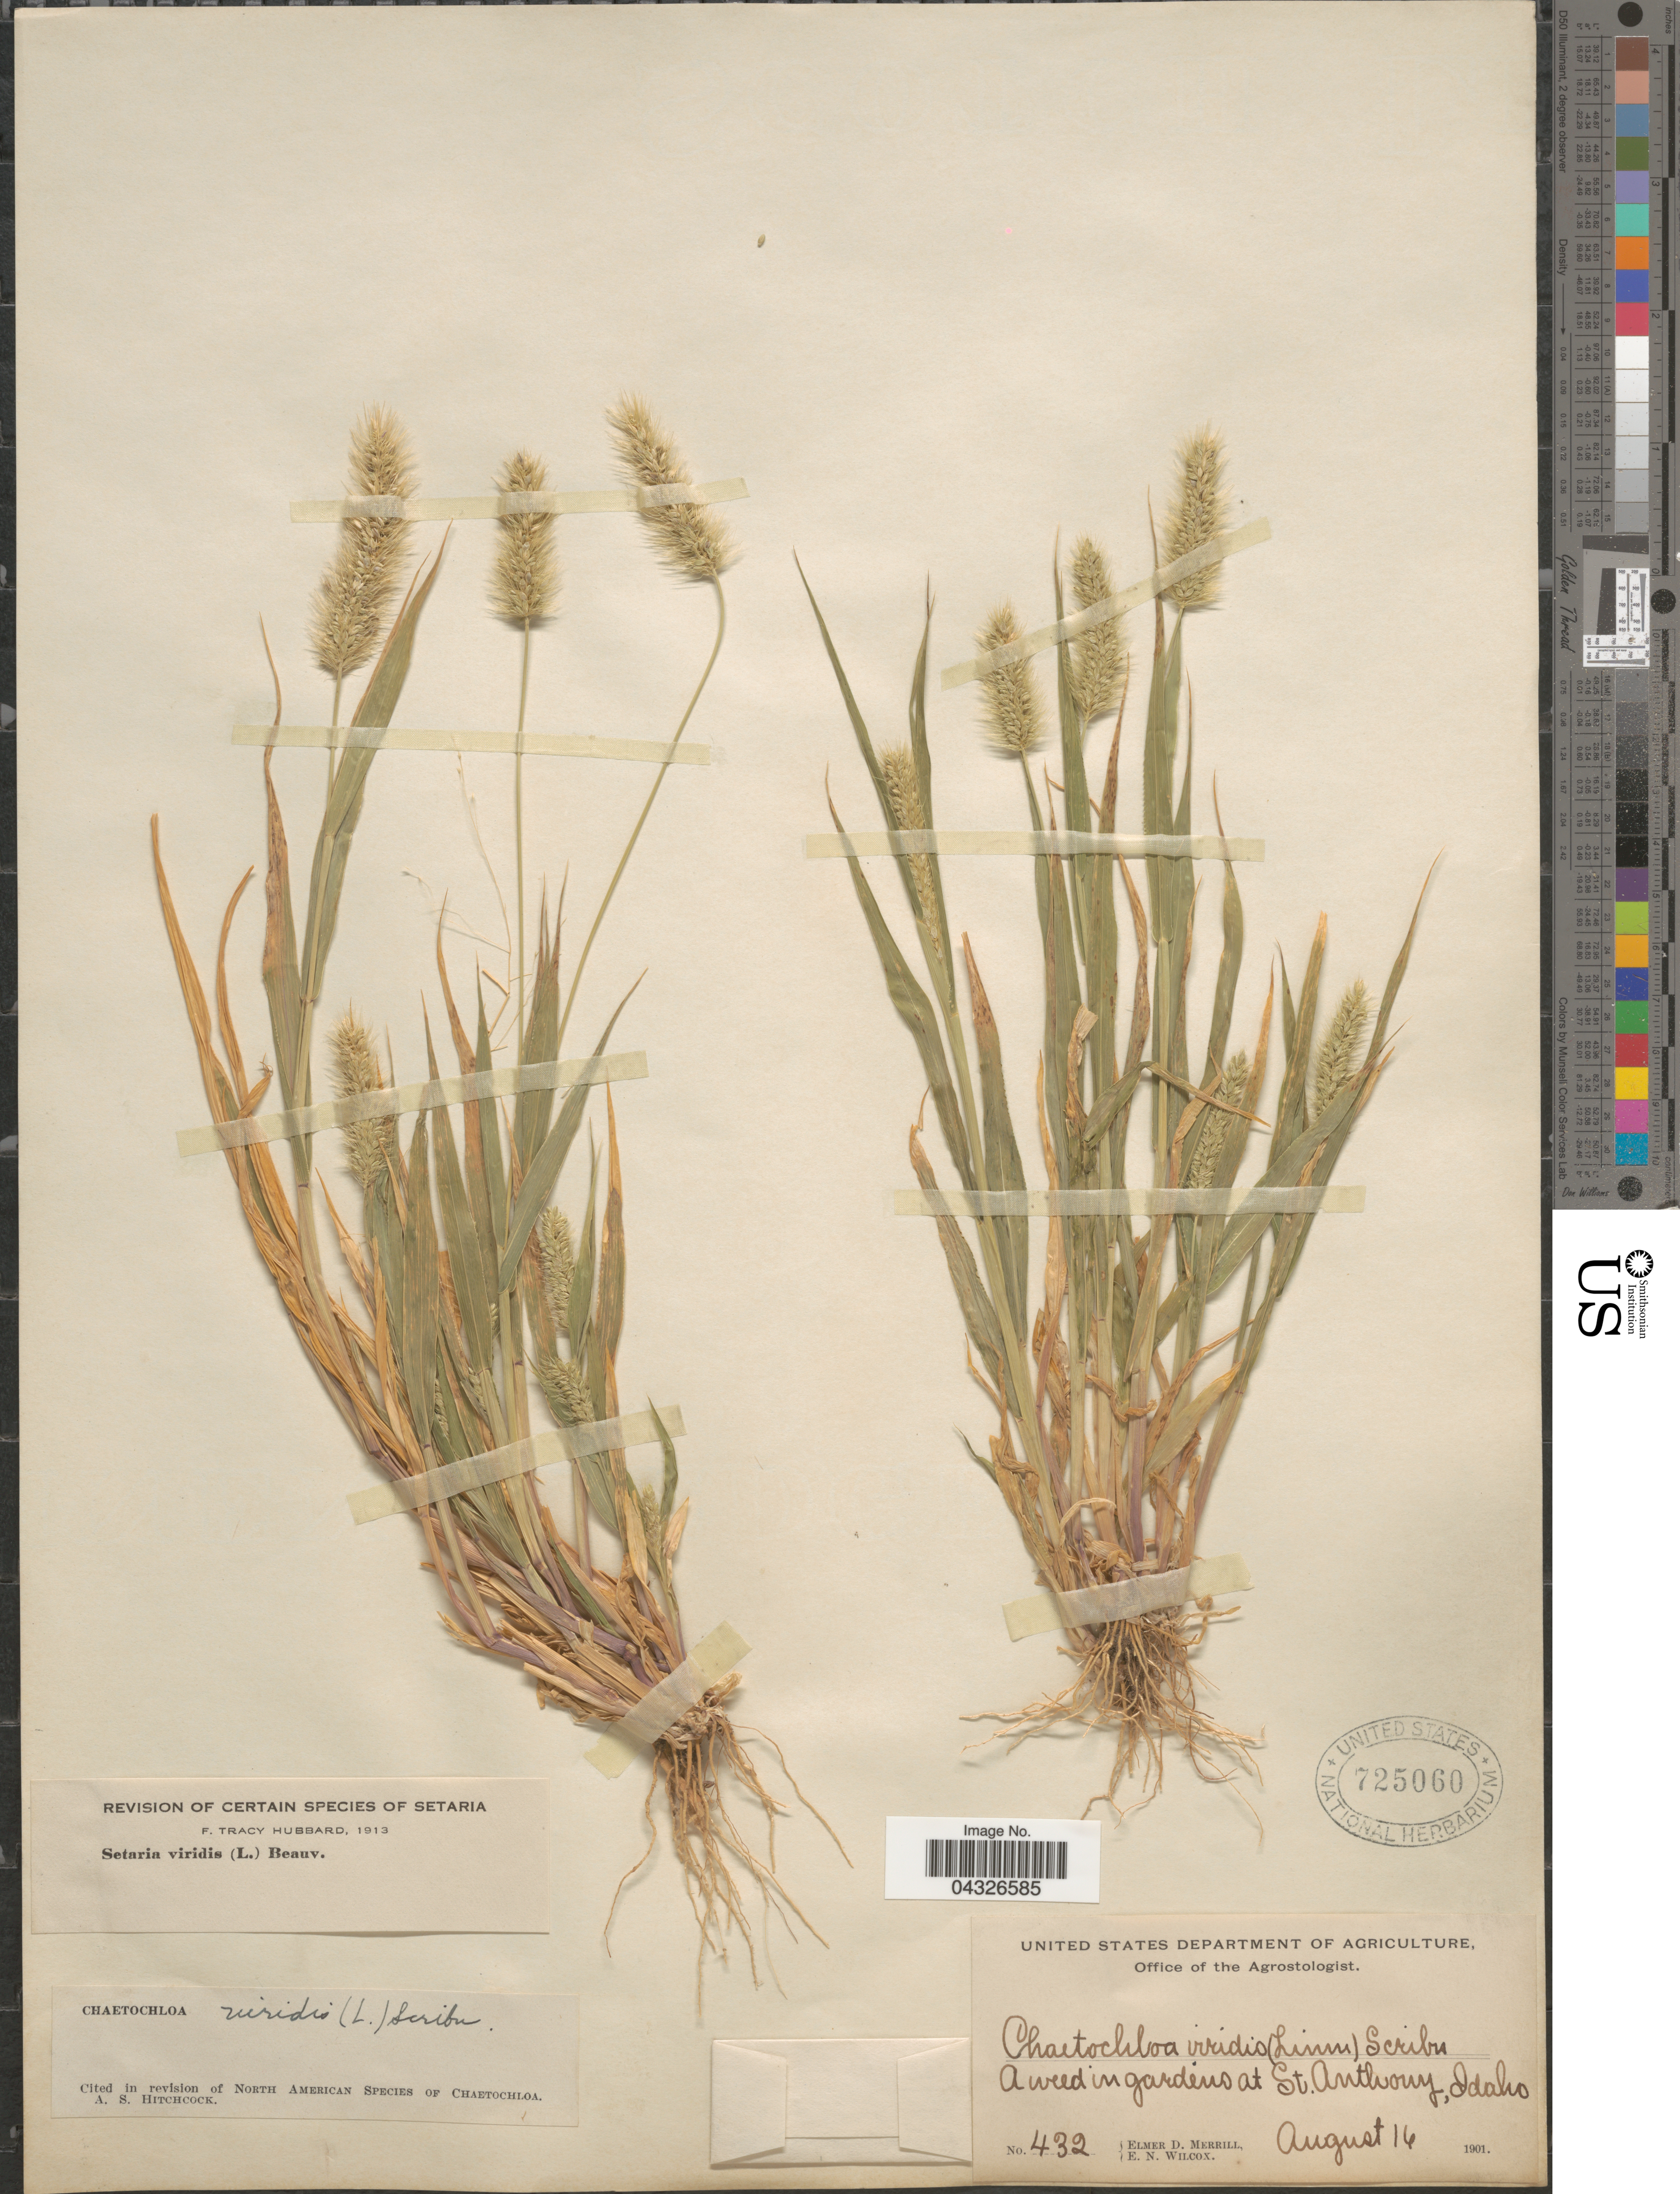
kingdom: Plantae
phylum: Tracheophyta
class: Liliopsida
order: Poales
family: Poaceae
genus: Setaria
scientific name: Setaria viridis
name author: (L.) P. Beauv.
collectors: E. D. Merrill & E. Wilcox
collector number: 432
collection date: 1901-08-16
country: United States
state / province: Idaho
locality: A weed in gardens at St. Anthony.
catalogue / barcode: US 725060